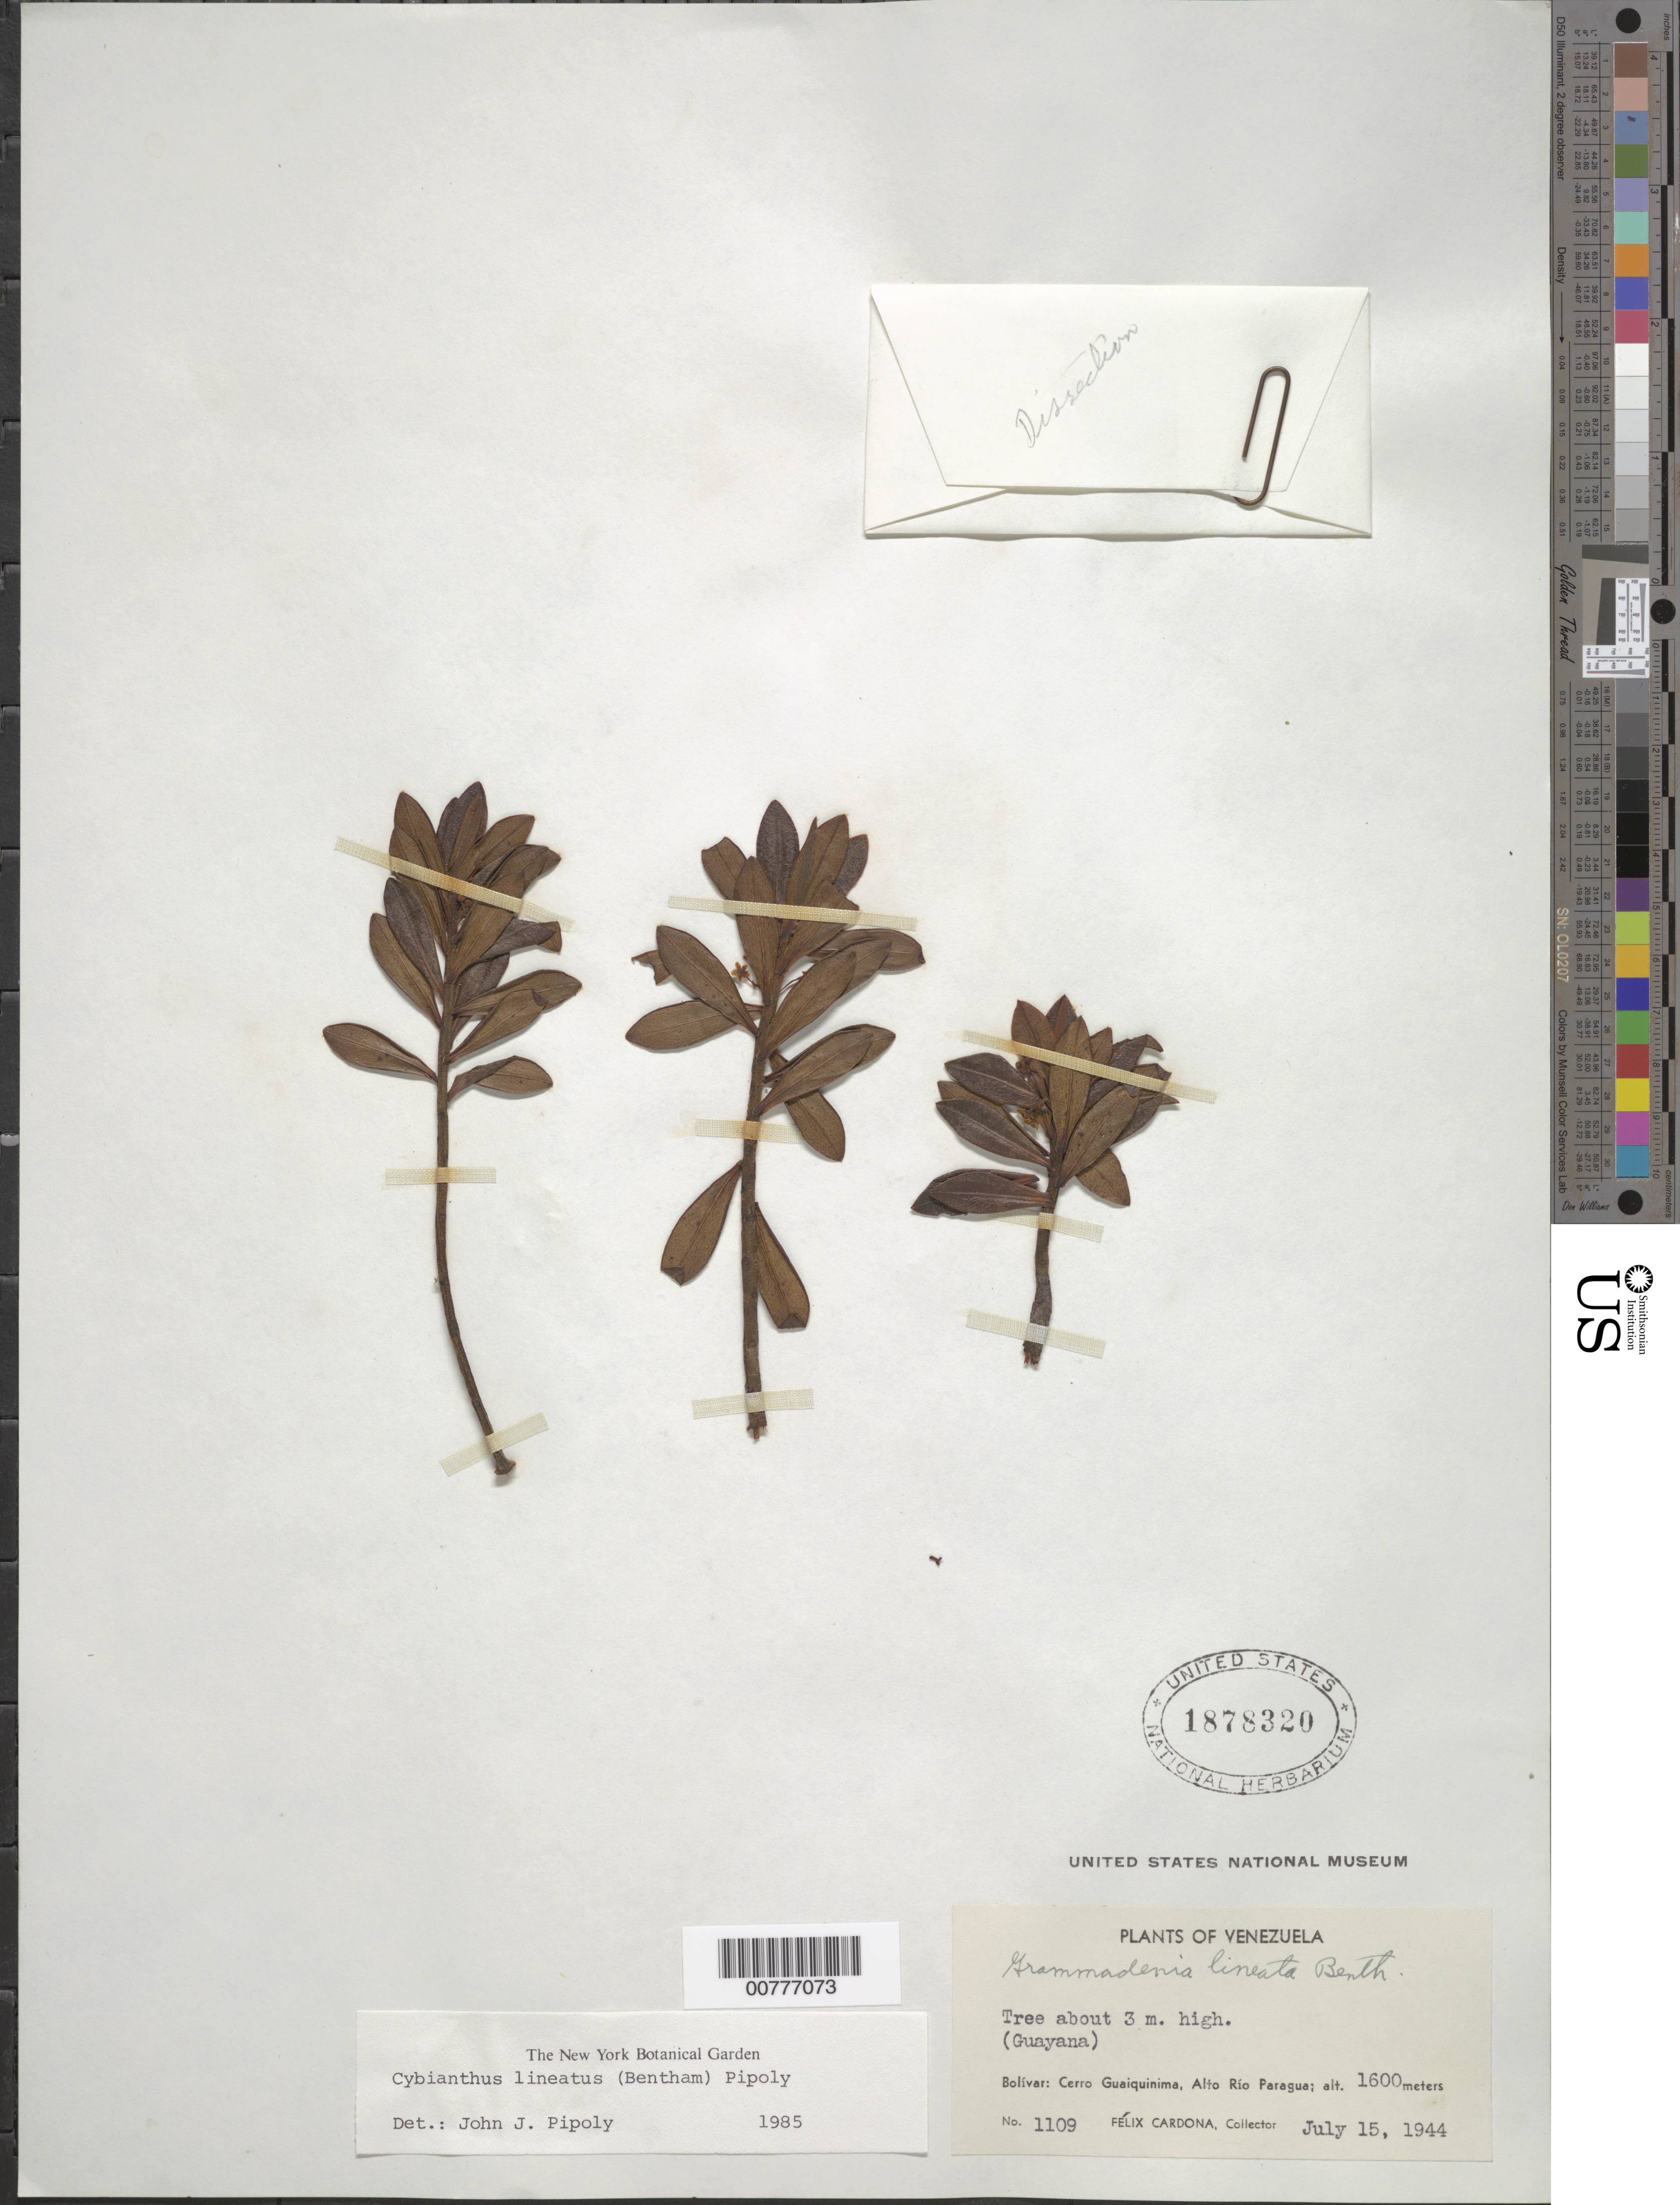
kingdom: Plantae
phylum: Tracheophyta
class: Magnoliopsida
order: Ericales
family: Primulaceae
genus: Cybianthus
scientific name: Cybianthus lineatus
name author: (Benth.) Pipoly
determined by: Pipoly, J. J., III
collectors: F. Cardona Puig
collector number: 1109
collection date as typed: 15-Jul-44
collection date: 1944-07-15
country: Venezuela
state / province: Bolívar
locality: Alto Río Paragua, Cerro Guaiquinima (Guayana)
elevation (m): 1600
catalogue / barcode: US 1878320